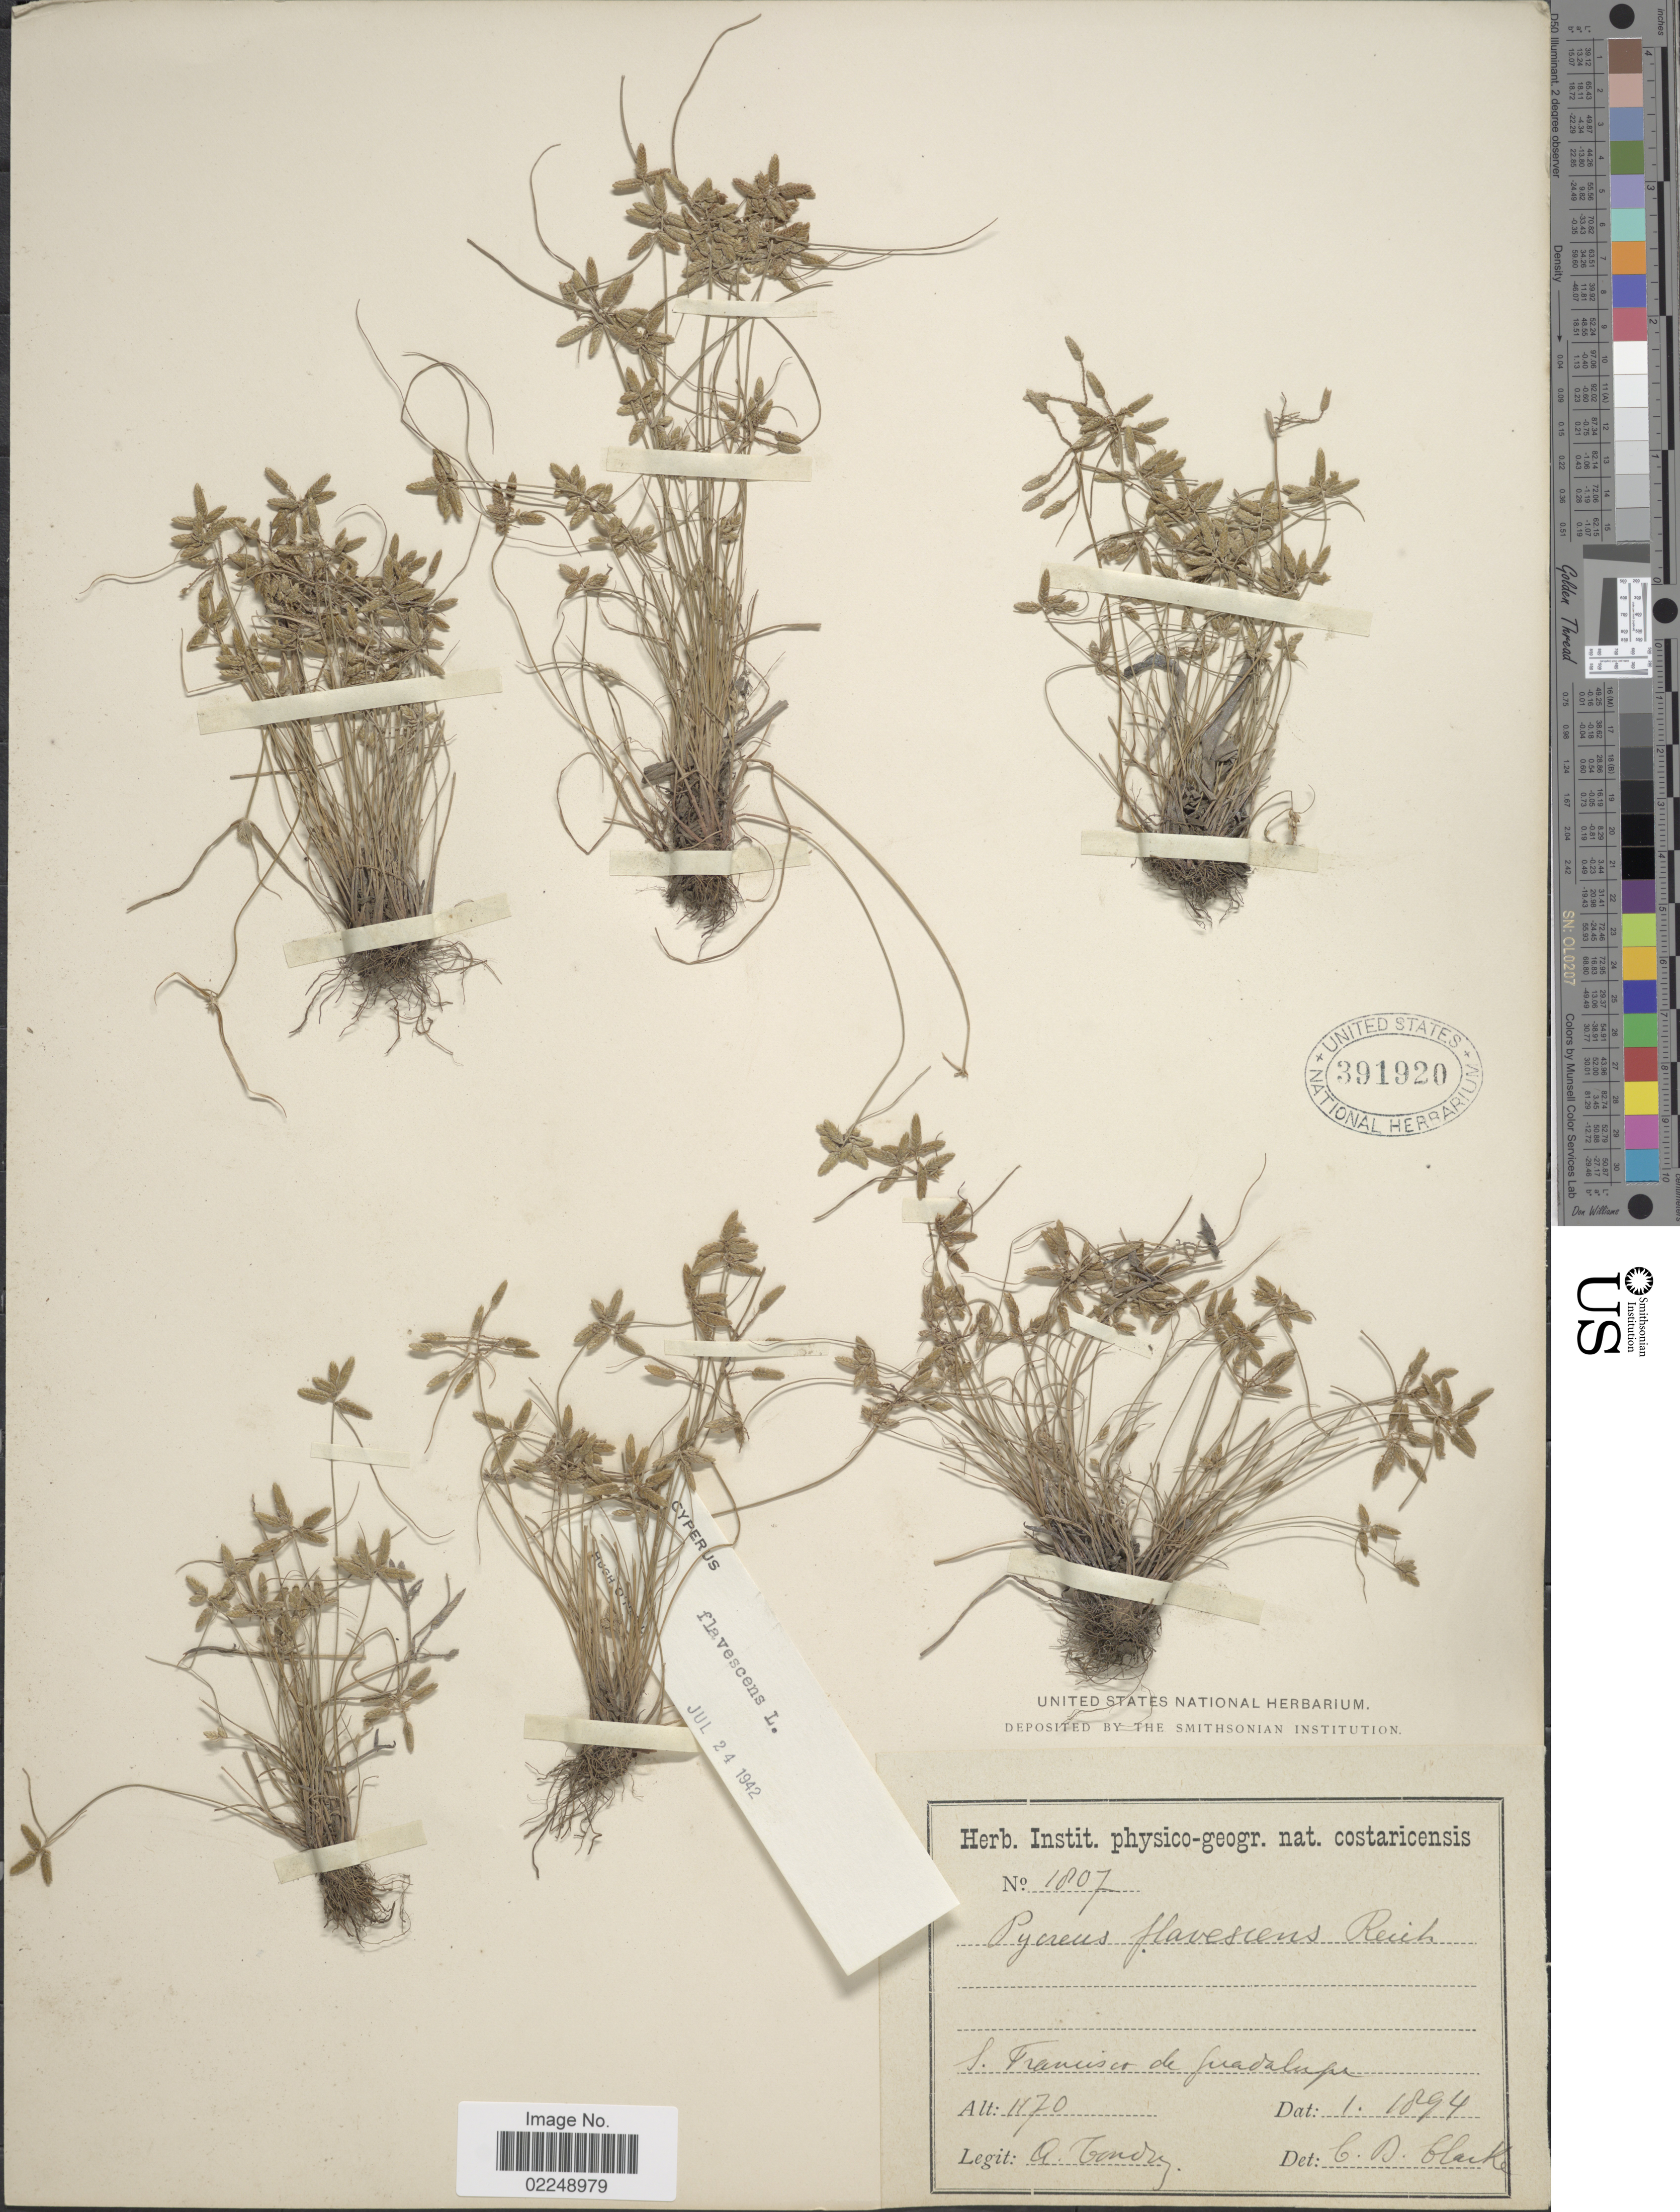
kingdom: Plantae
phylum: Tracheophyta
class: Liliopsida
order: Poales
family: Cyperaceae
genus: Cyperus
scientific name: Cyperus flavescens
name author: L.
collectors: A. Tonduz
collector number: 1807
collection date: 1894-01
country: Costa Rica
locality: S. Francisco de Guadalupe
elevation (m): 1170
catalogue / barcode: US 391920